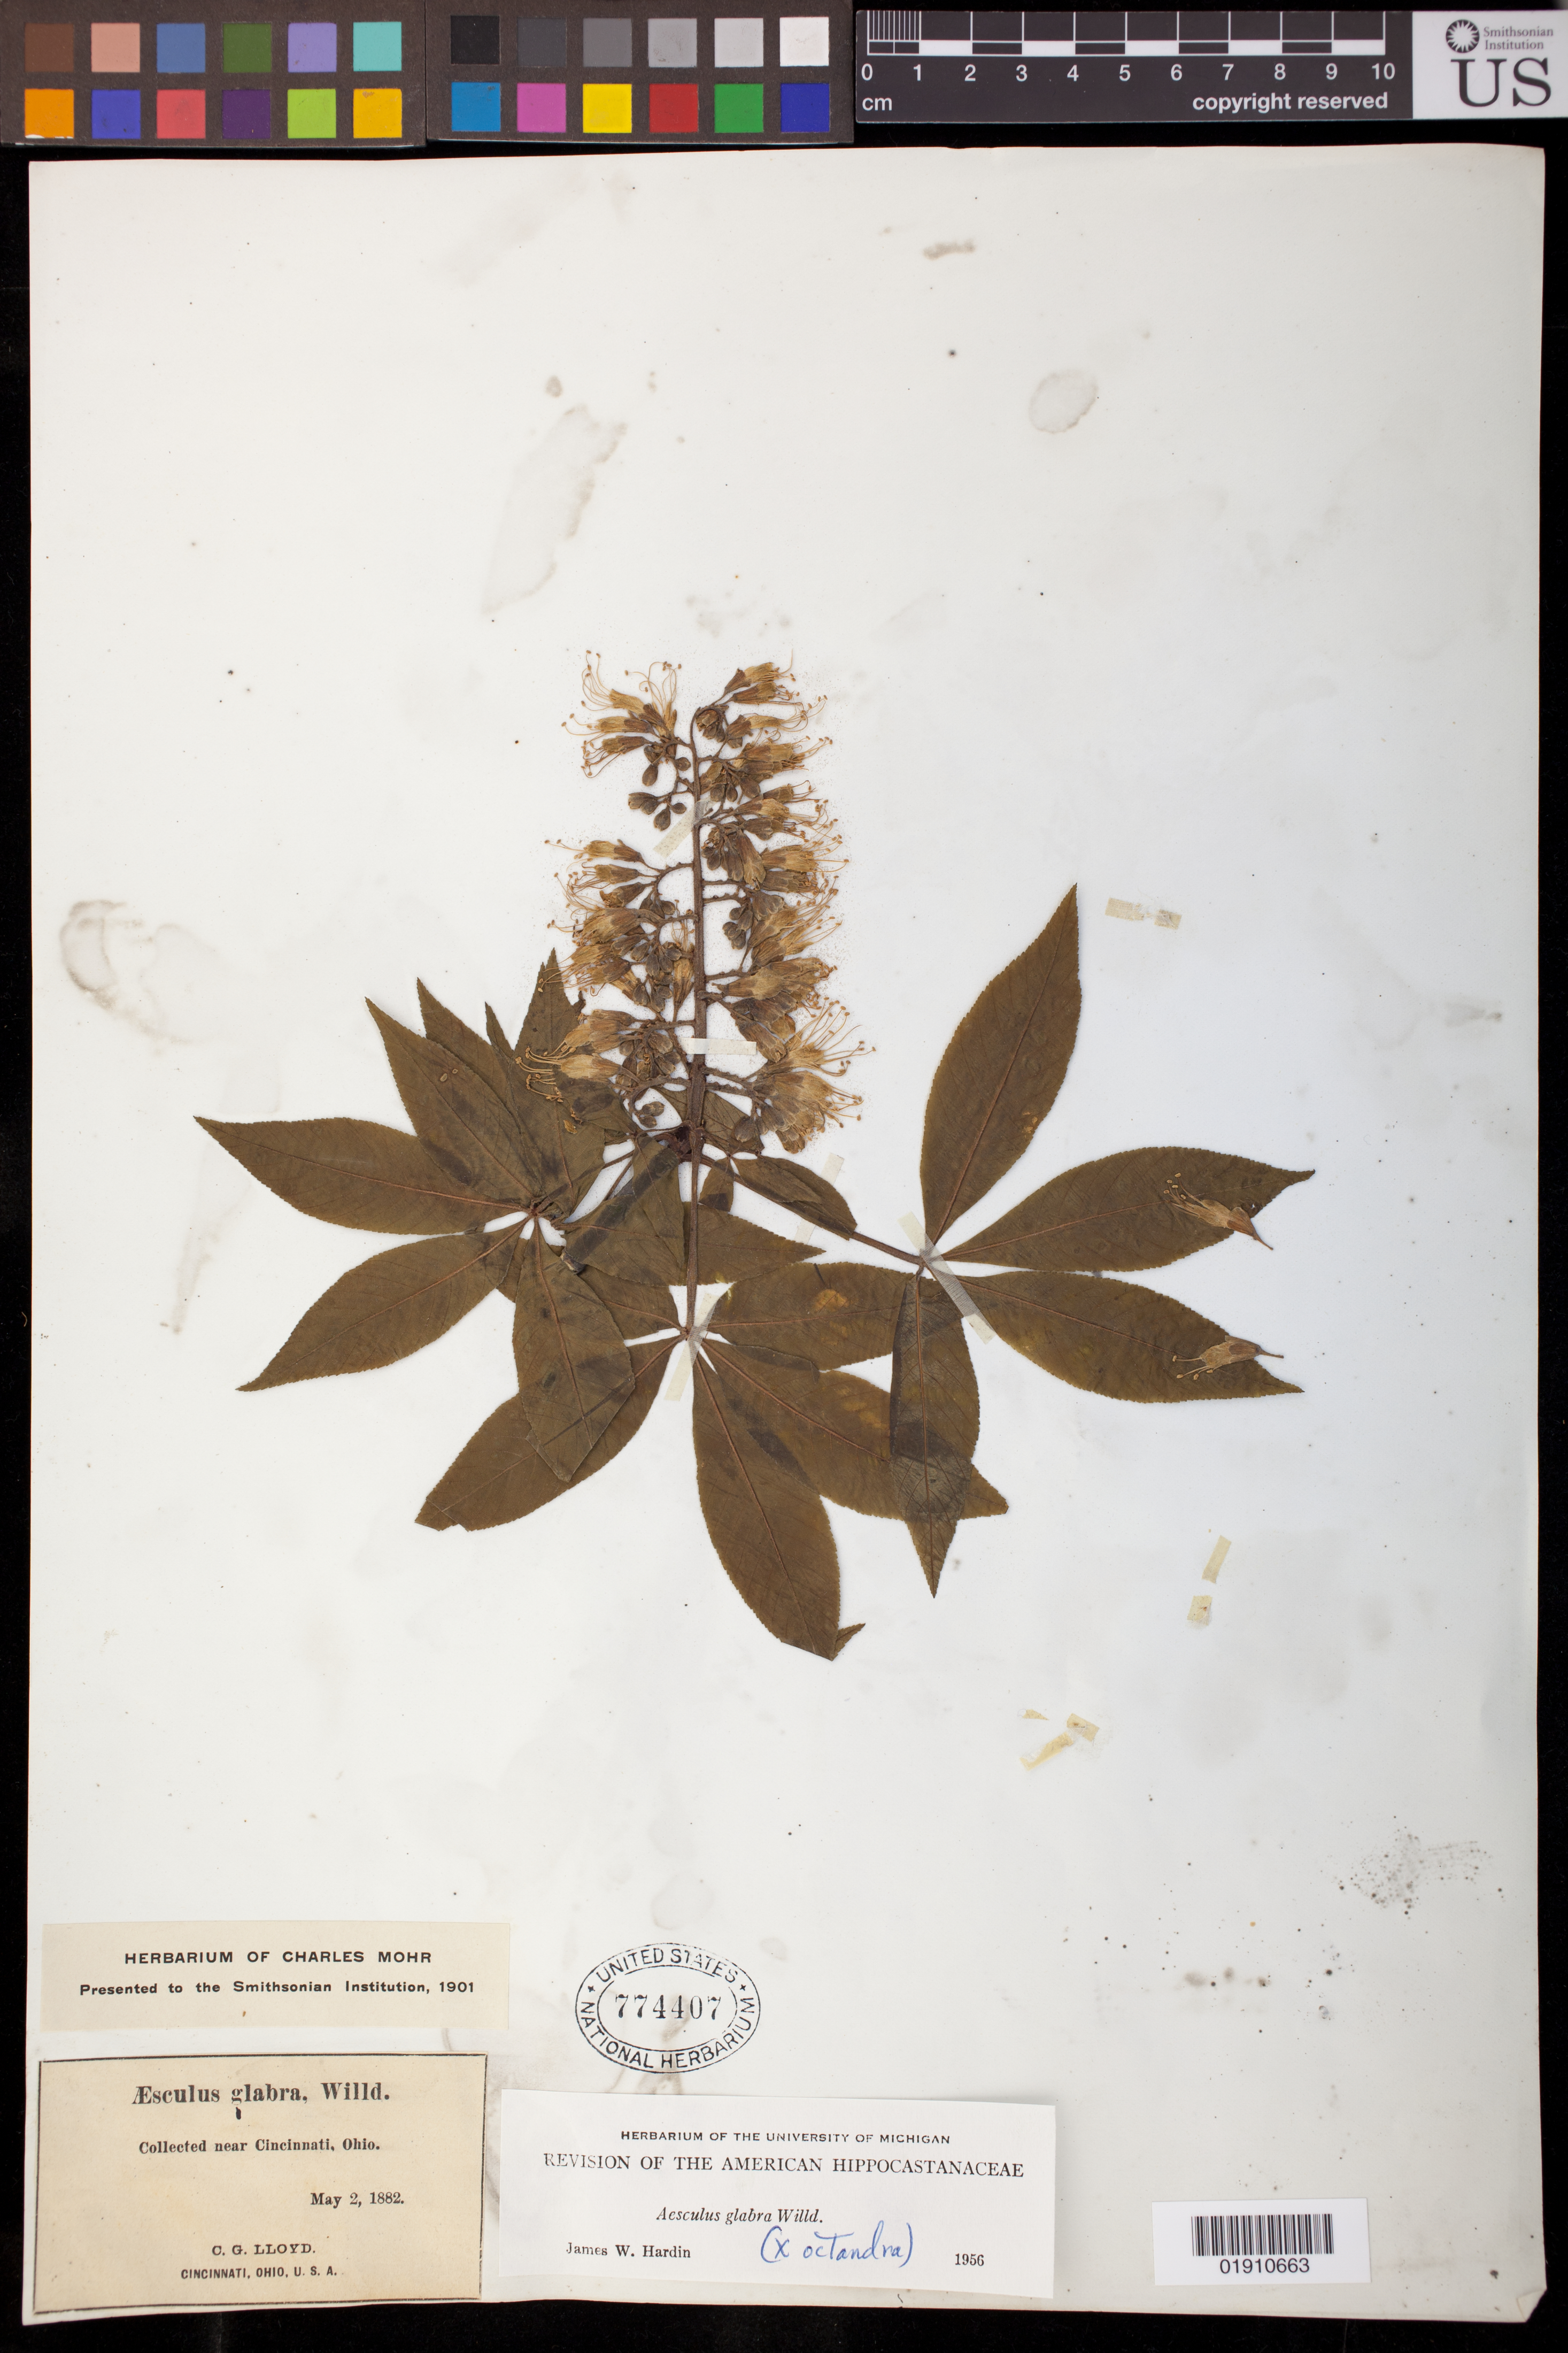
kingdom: Plantae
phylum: Tracheophyta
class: Magnoliopsida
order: Sapindales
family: Sapindaceae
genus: Aesculus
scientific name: Aesculus glabra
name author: Willd.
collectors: C. G. Lloyd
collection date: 1882-05-02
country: United States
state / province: Ohio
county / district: Hamilton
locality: Collected near Cincinnati, Ohio.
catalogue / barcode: US 774407